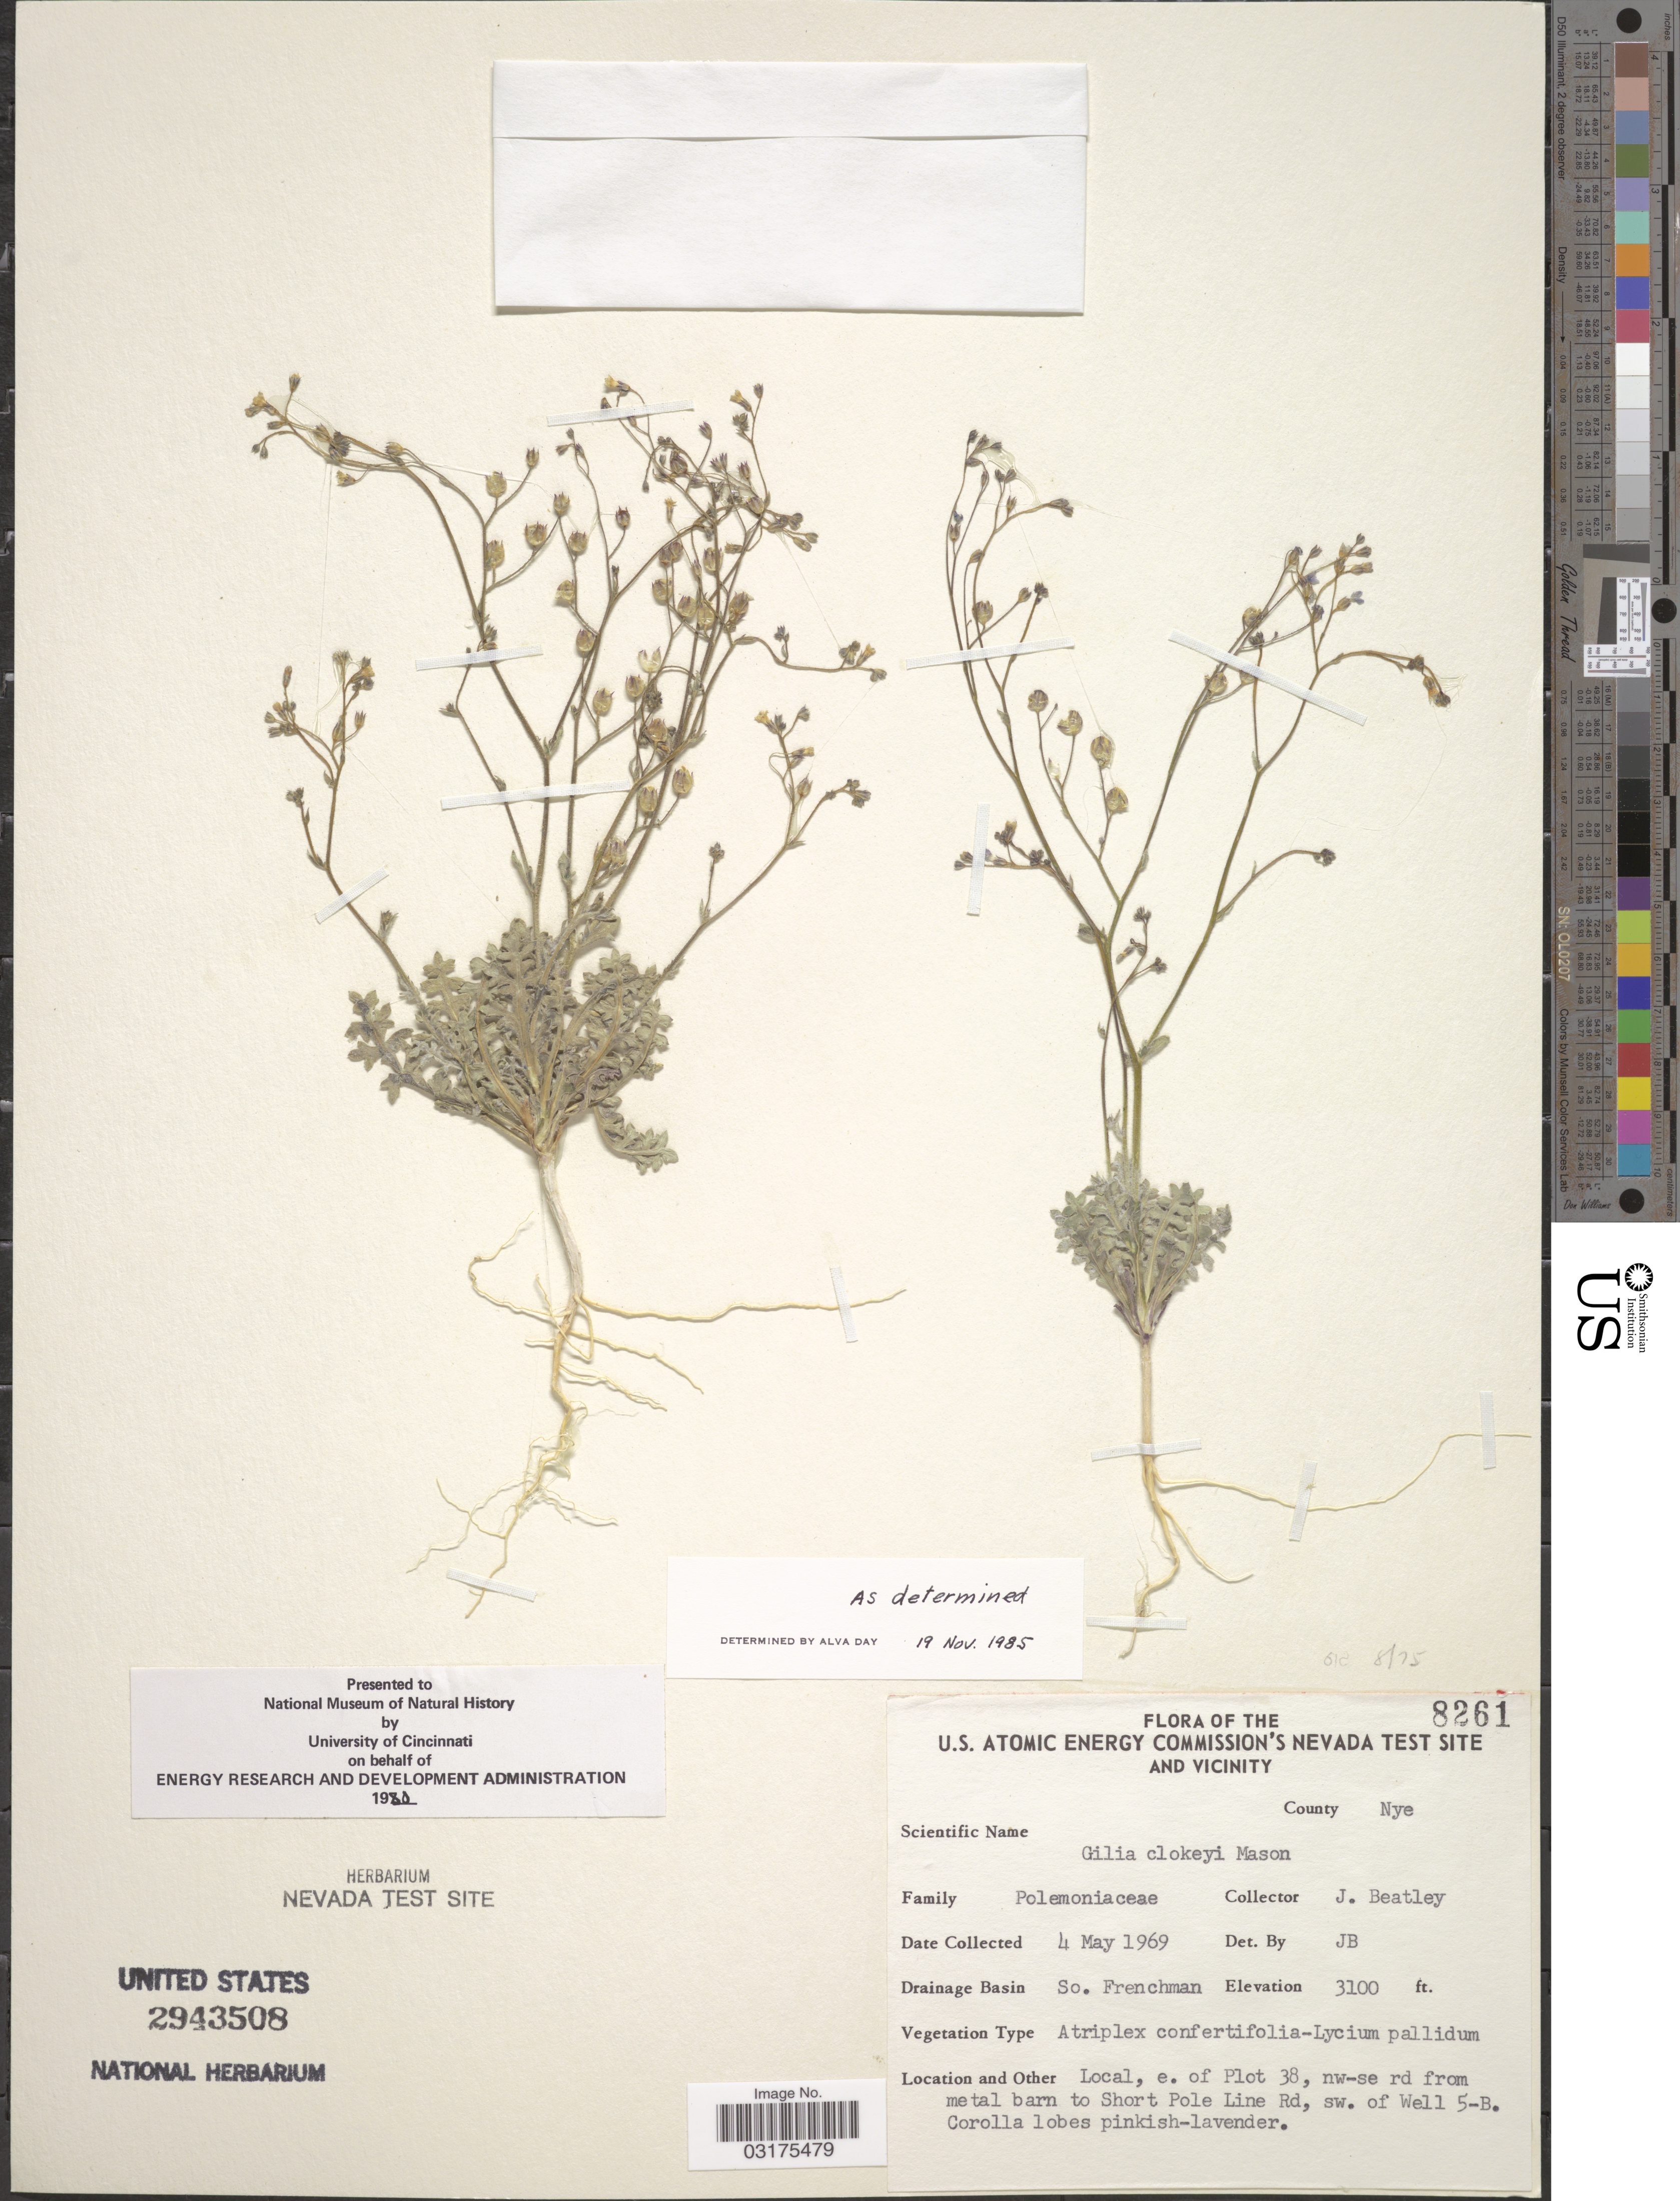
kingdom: Plantae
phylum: Tracheophyta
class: Magnoliopsida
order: Ericales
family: Polemoniaceae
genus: Gilia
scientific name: Gilia clokeyi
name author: H. Mason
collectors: J. C. Beatley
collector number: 8261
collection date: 1969-05-04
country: United States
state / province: Nevada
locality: U.S. Atomic Energy Commission's Nevada Test Site and Vicinity, County Nye, Drainage Basin So. Frenchman, Local, e. of Plot 38, nw-se rd from metal barn to Short Pole Line Rd, sw. of Well 5-B.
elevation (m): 945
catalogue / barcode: US 2943508